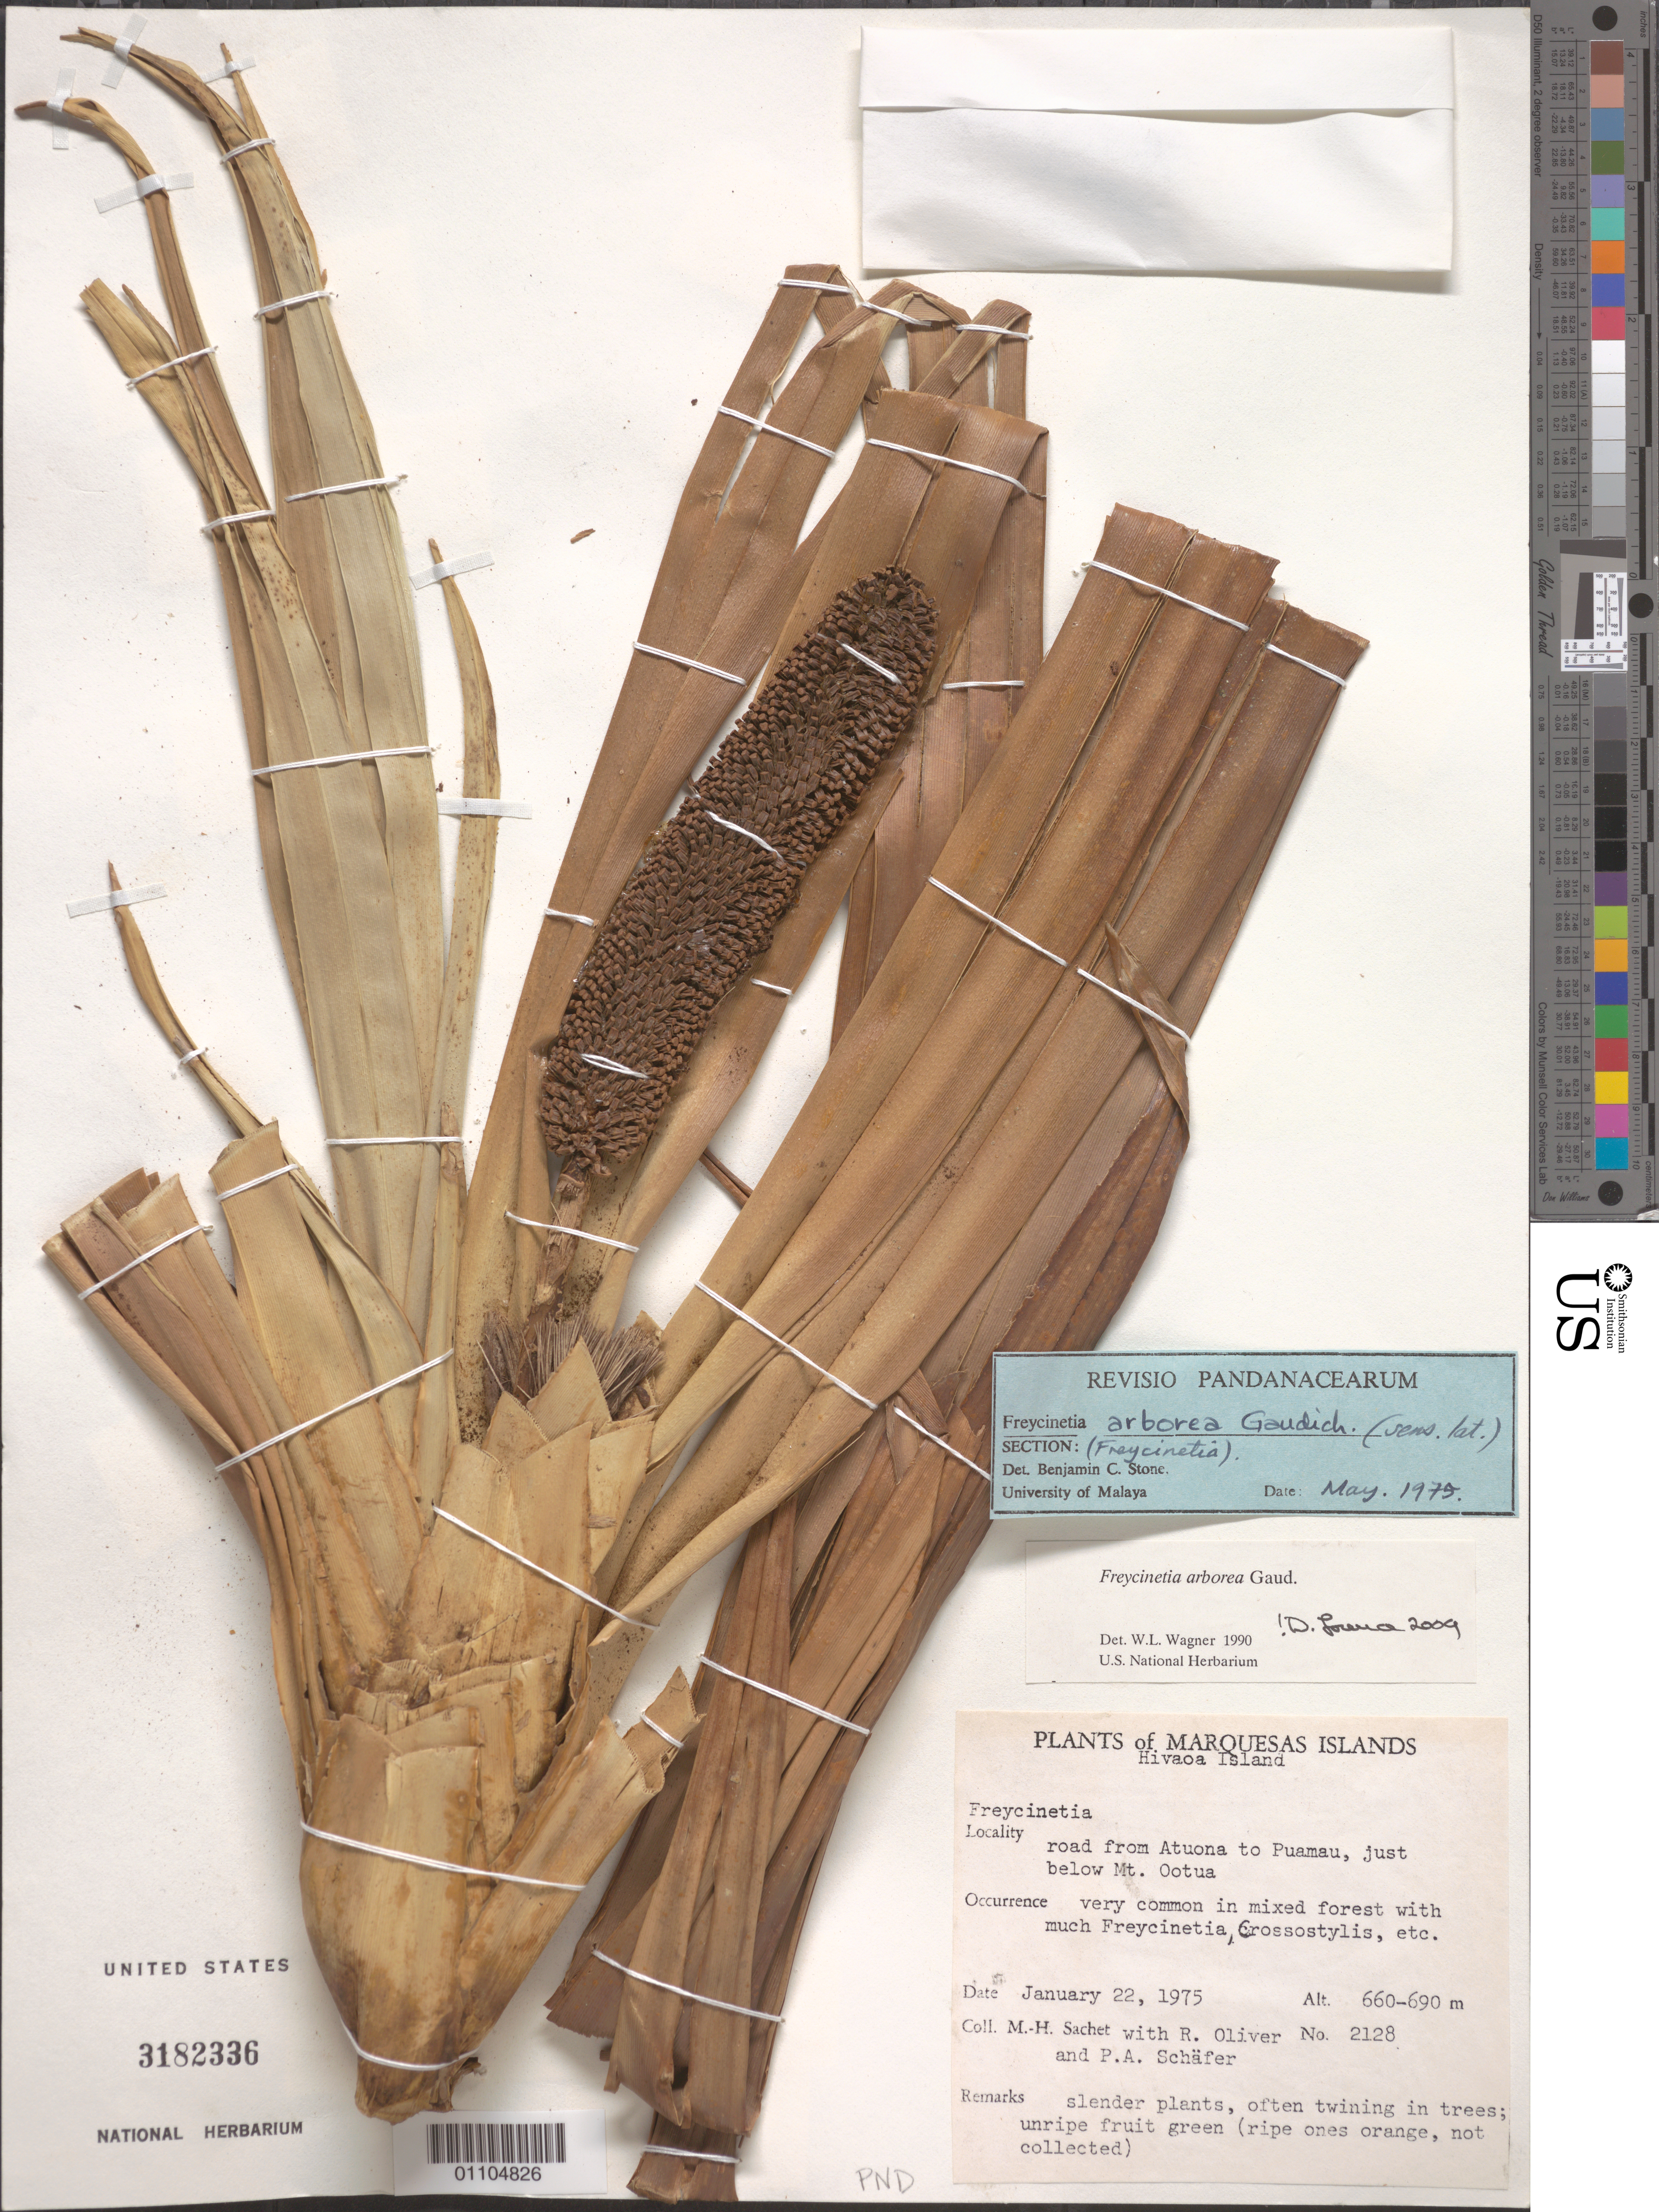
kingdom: Plantae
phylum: Tracheophyta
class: Liliopsida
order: Pandanales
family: Pandanaceae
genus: Freycinetia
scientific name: Freycinetia arborea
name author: Gaudich.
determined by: Wagner, W. L., (BOT), Smithsonian Institution - National Museum of Natural History (UNITED STATES)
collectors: M.-H. Sachet, R. L. Oliver & P. A. Schäfer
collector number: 2128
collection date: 1975-01-22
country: French Polynesia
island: Hiva Oa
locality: road from Atuona to Puamau, just below Mt. Ootua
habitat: very common in mixed forest with much Freycinetia, Crossostylis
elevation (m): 660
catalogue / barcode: US 3182336